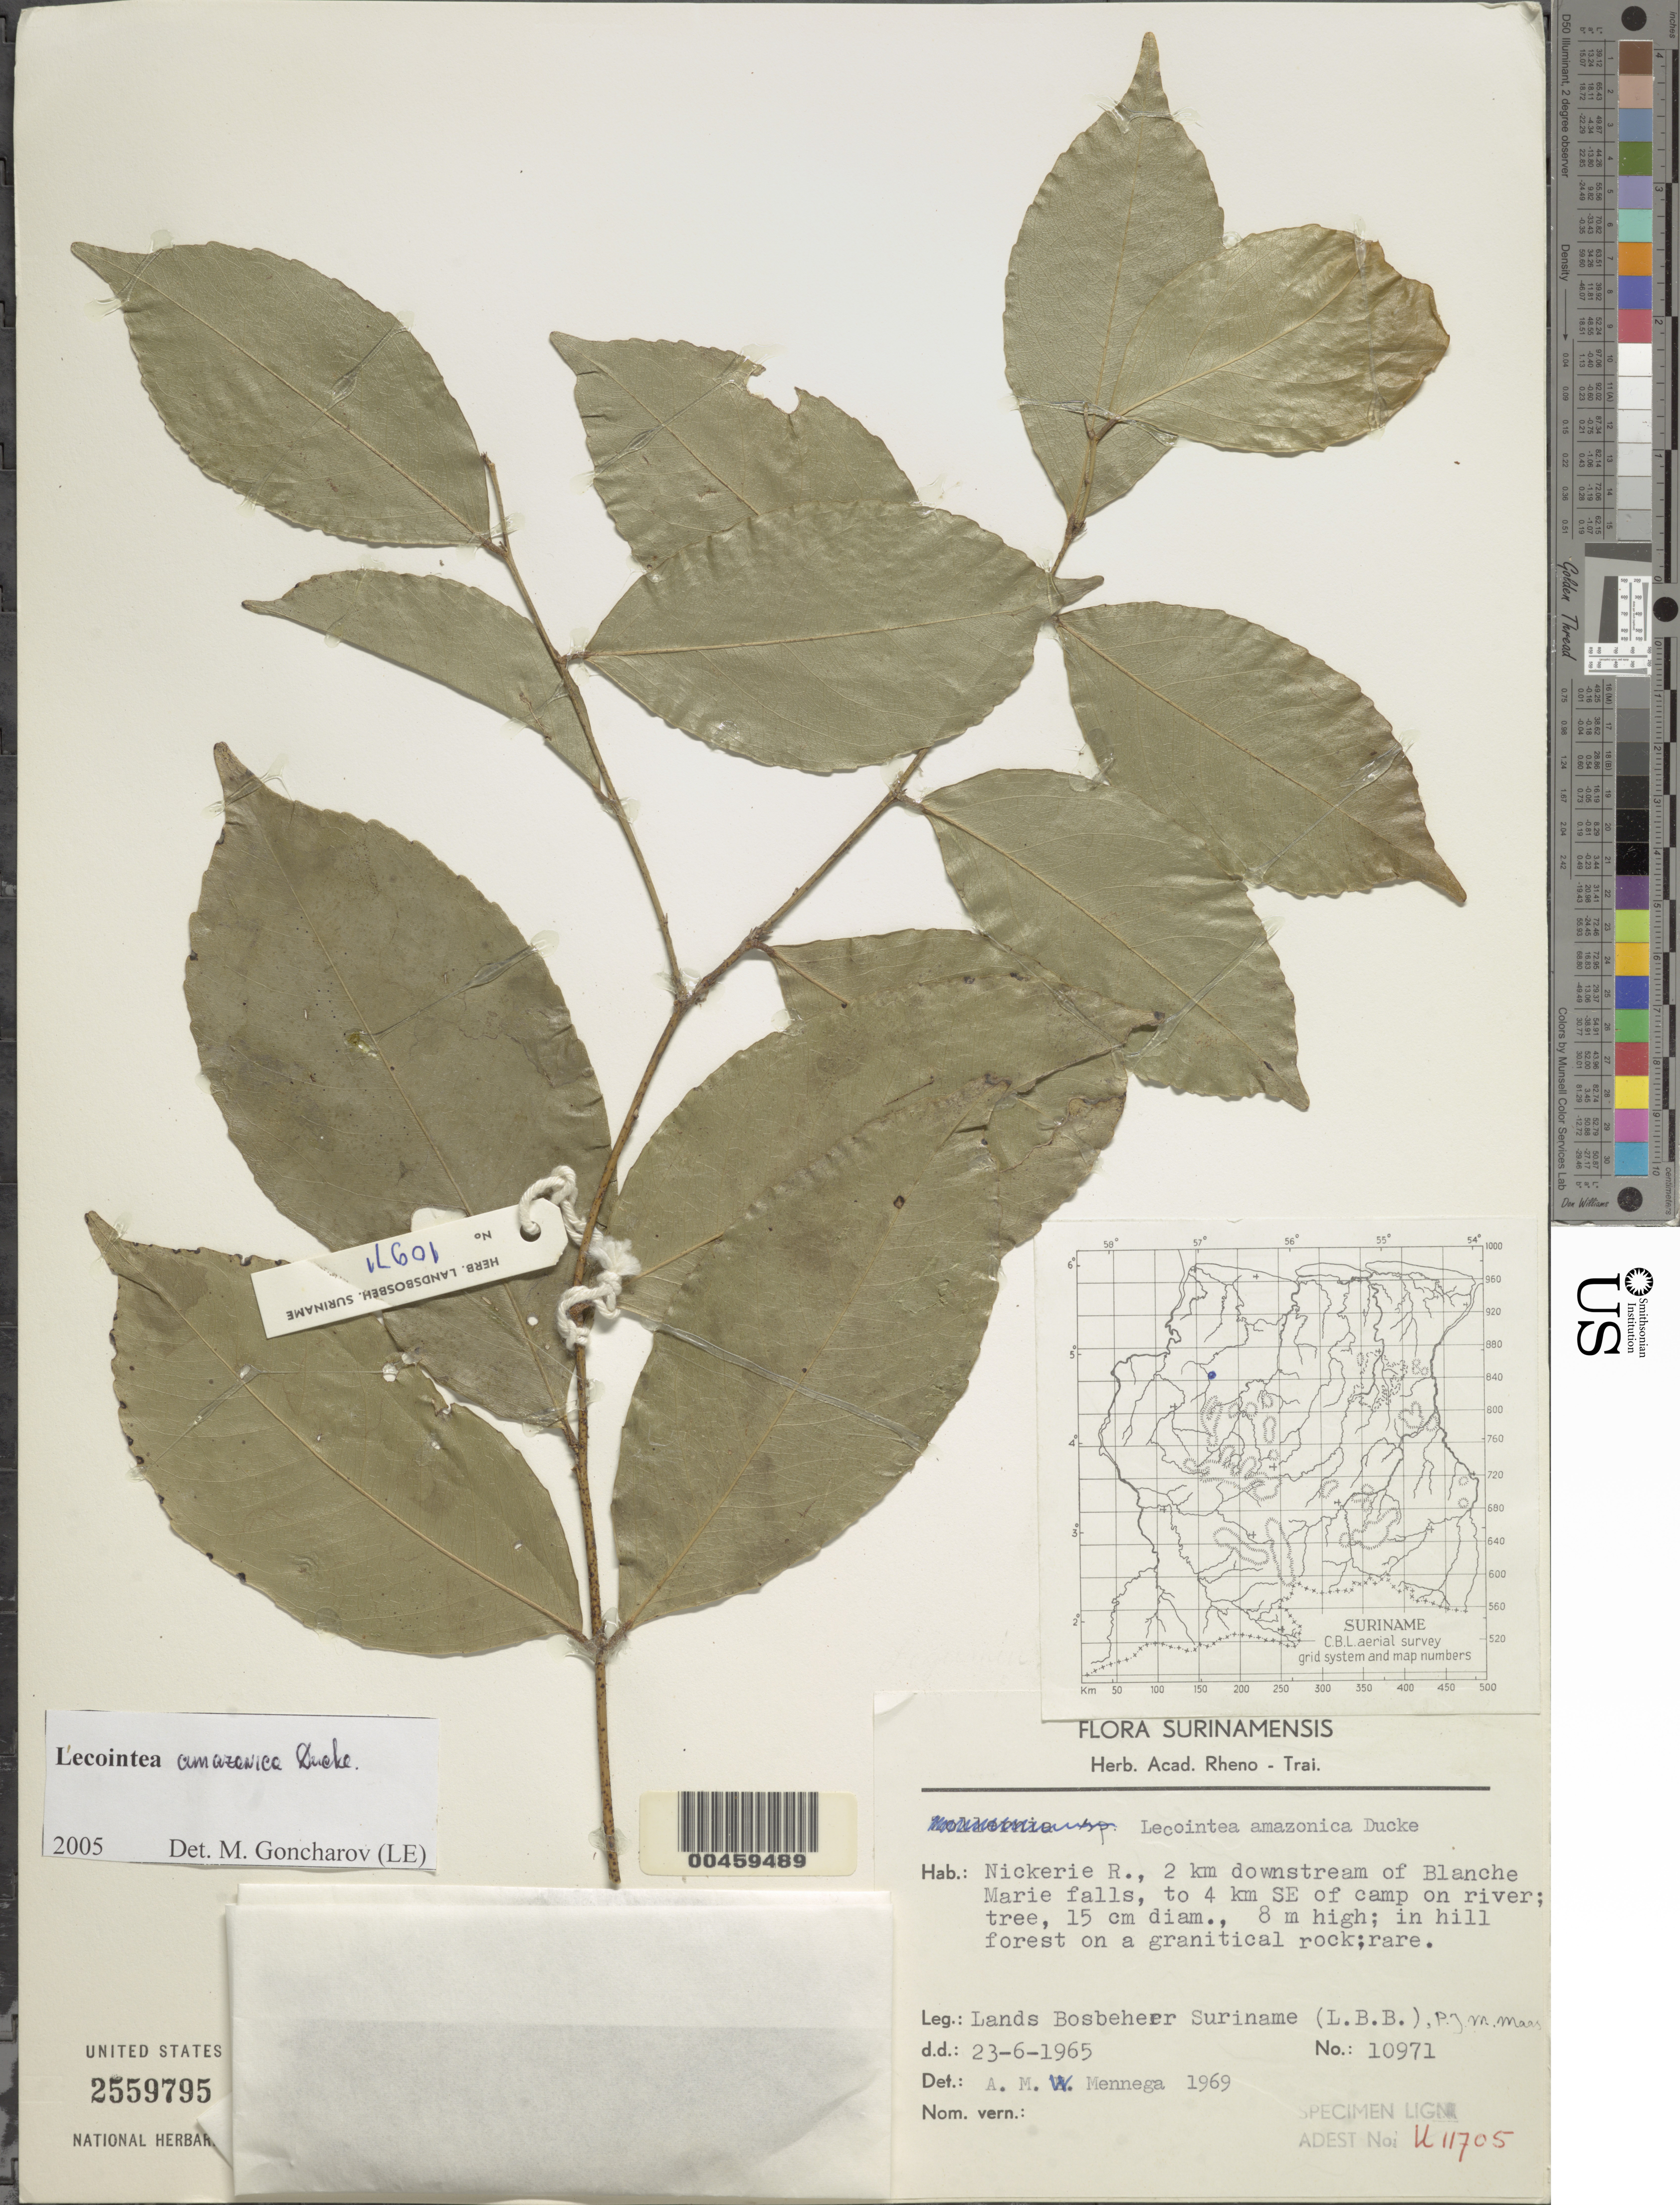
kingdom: Plantae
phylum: Tracheophyta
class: Magnoliopsida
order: Fabales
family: Fabaceae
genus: Zollernia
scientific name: Zollernia grandifolia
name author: Schery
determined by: Mansano, V. F.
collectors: P. Maas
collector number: L.b.b. 10971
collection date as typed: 23 Jun 1965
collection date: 1965-06-23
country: Suriname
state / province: Nickerie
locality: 2 km downstream of blanche marie falls, to 4 km se of camp on river; nickerie river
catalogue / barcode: US 2559795